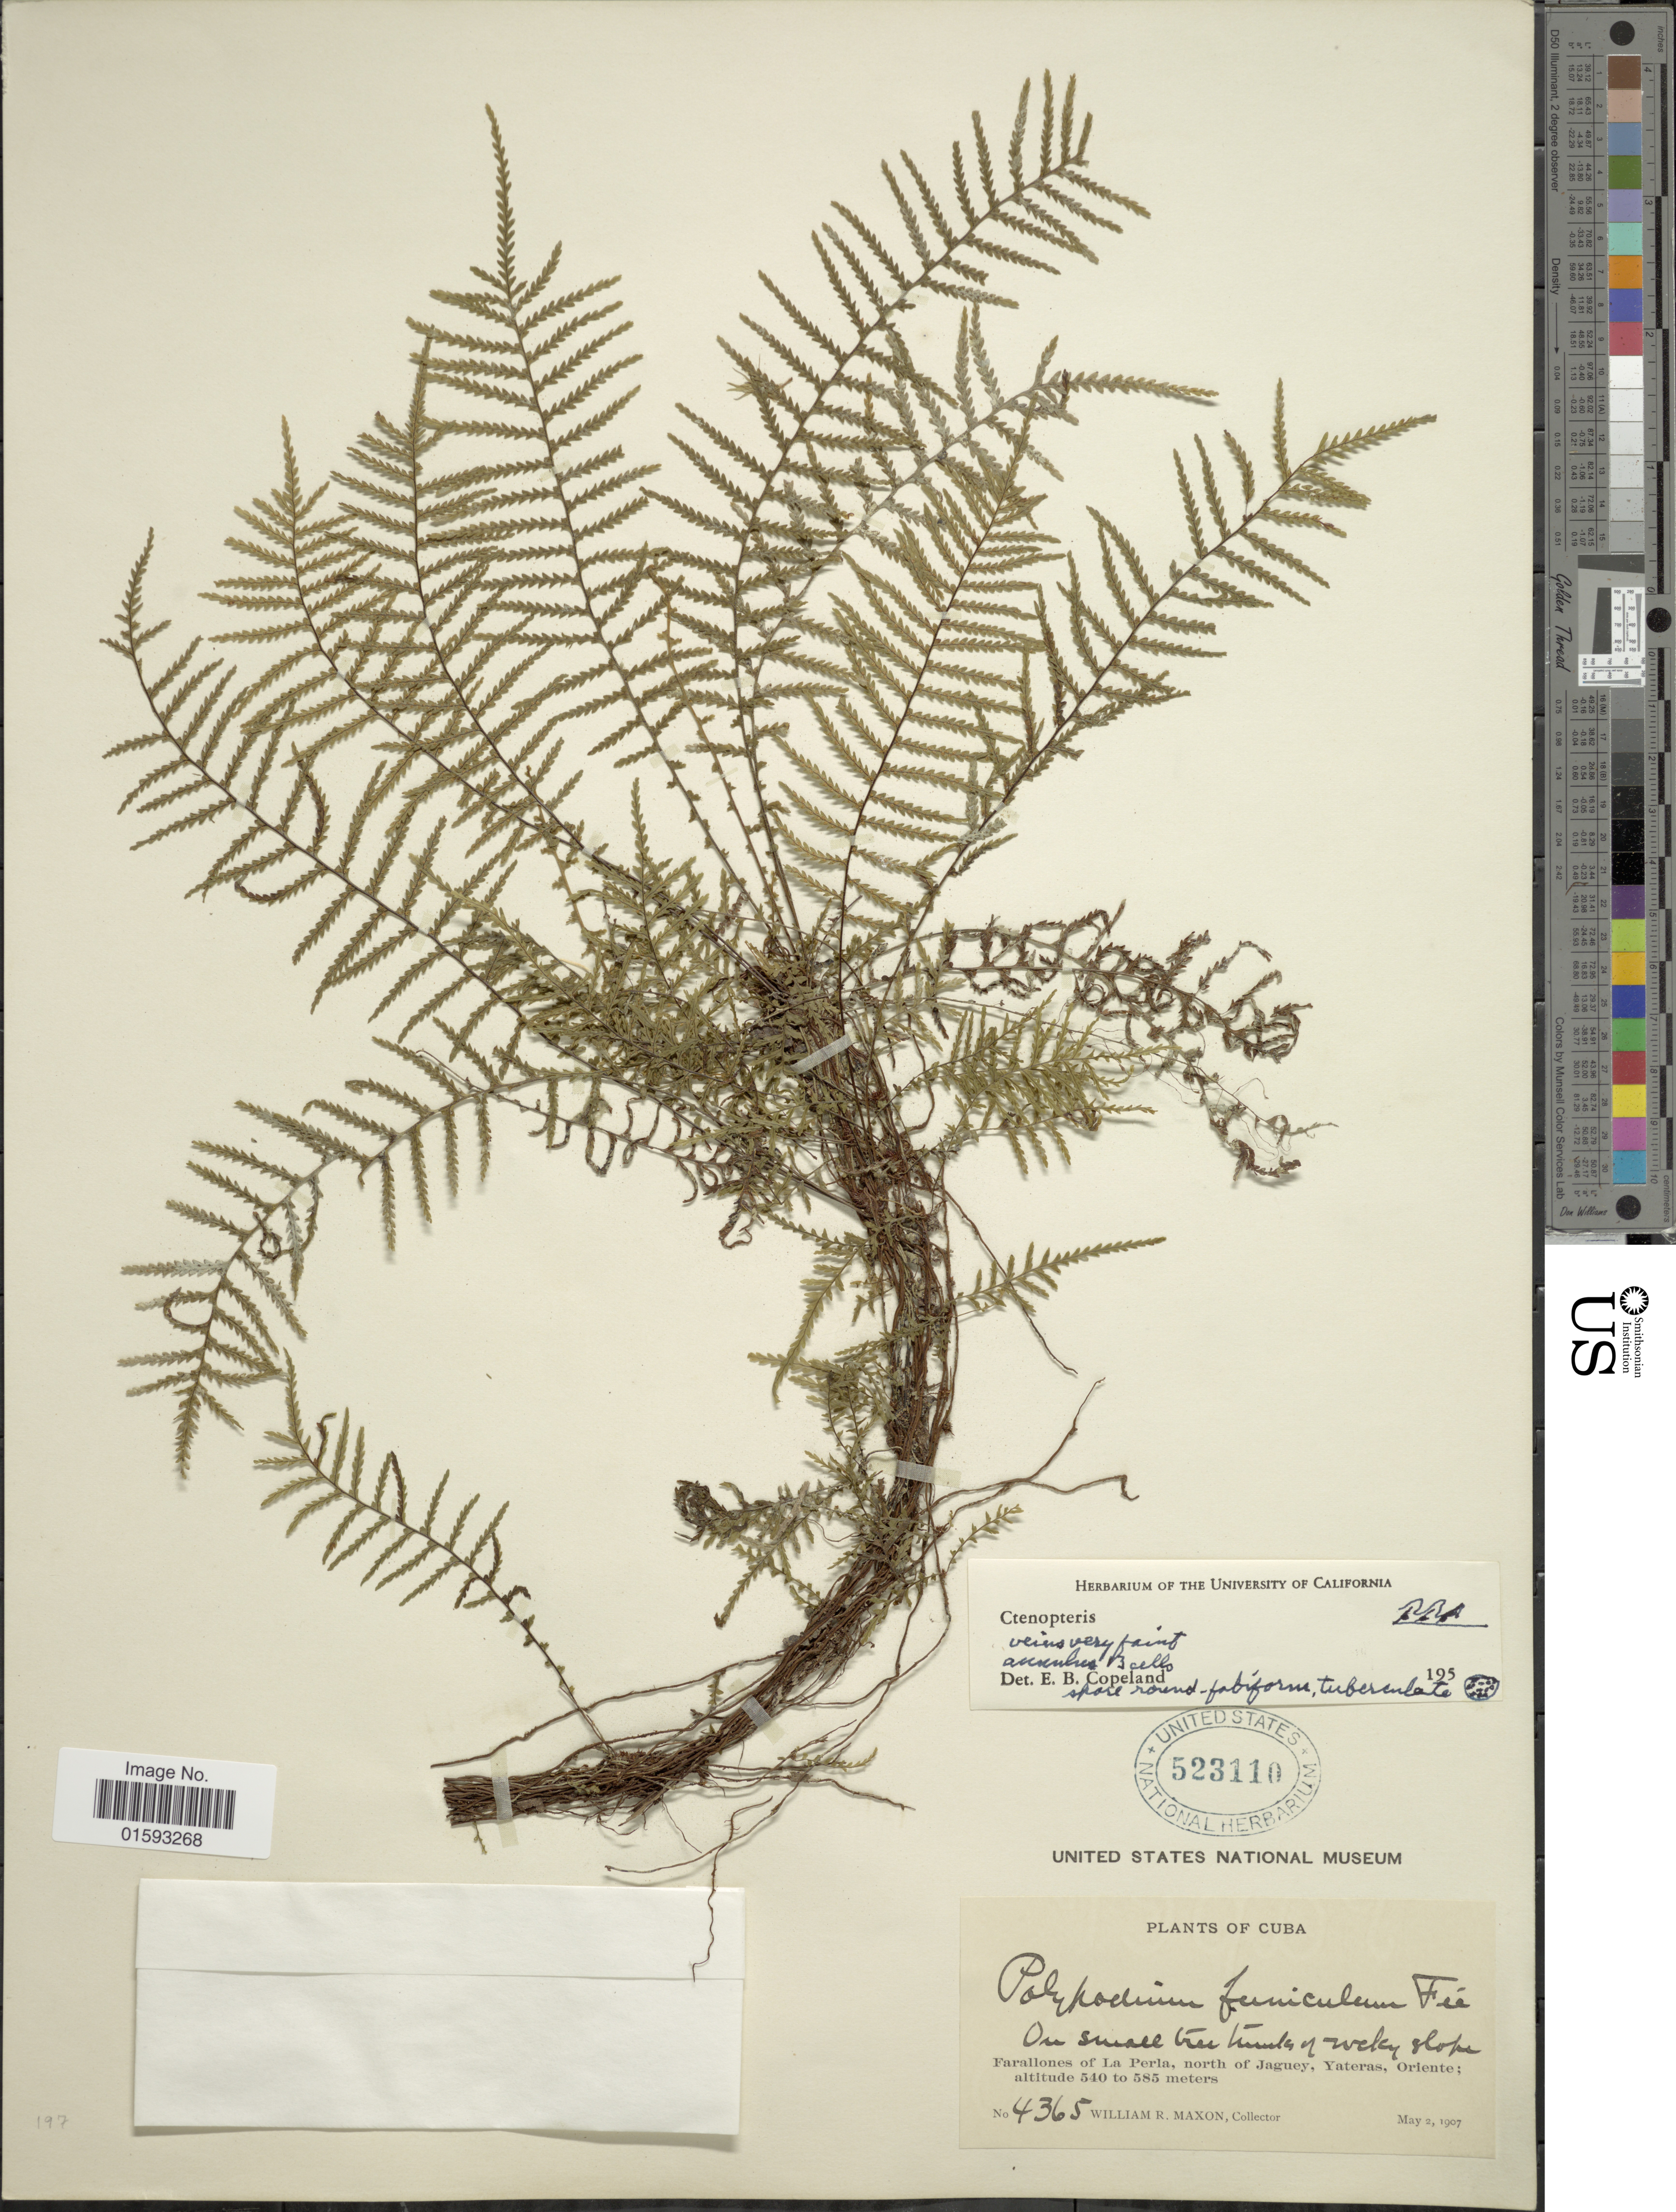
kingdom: Plantae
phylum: Tracheophyta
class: Polypodiopsida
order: Polypodiales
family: Polypodiaceae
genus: Pecluma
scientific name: Pecluma funicula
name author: (Fée) M.G. Price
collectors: W. R. Maxon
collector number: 4365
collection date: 1907-05-02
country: Cuba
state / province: Oriente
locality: Farallones of La Perla, north of Jaguey, Yateras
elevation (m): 540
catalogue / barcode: US 523110